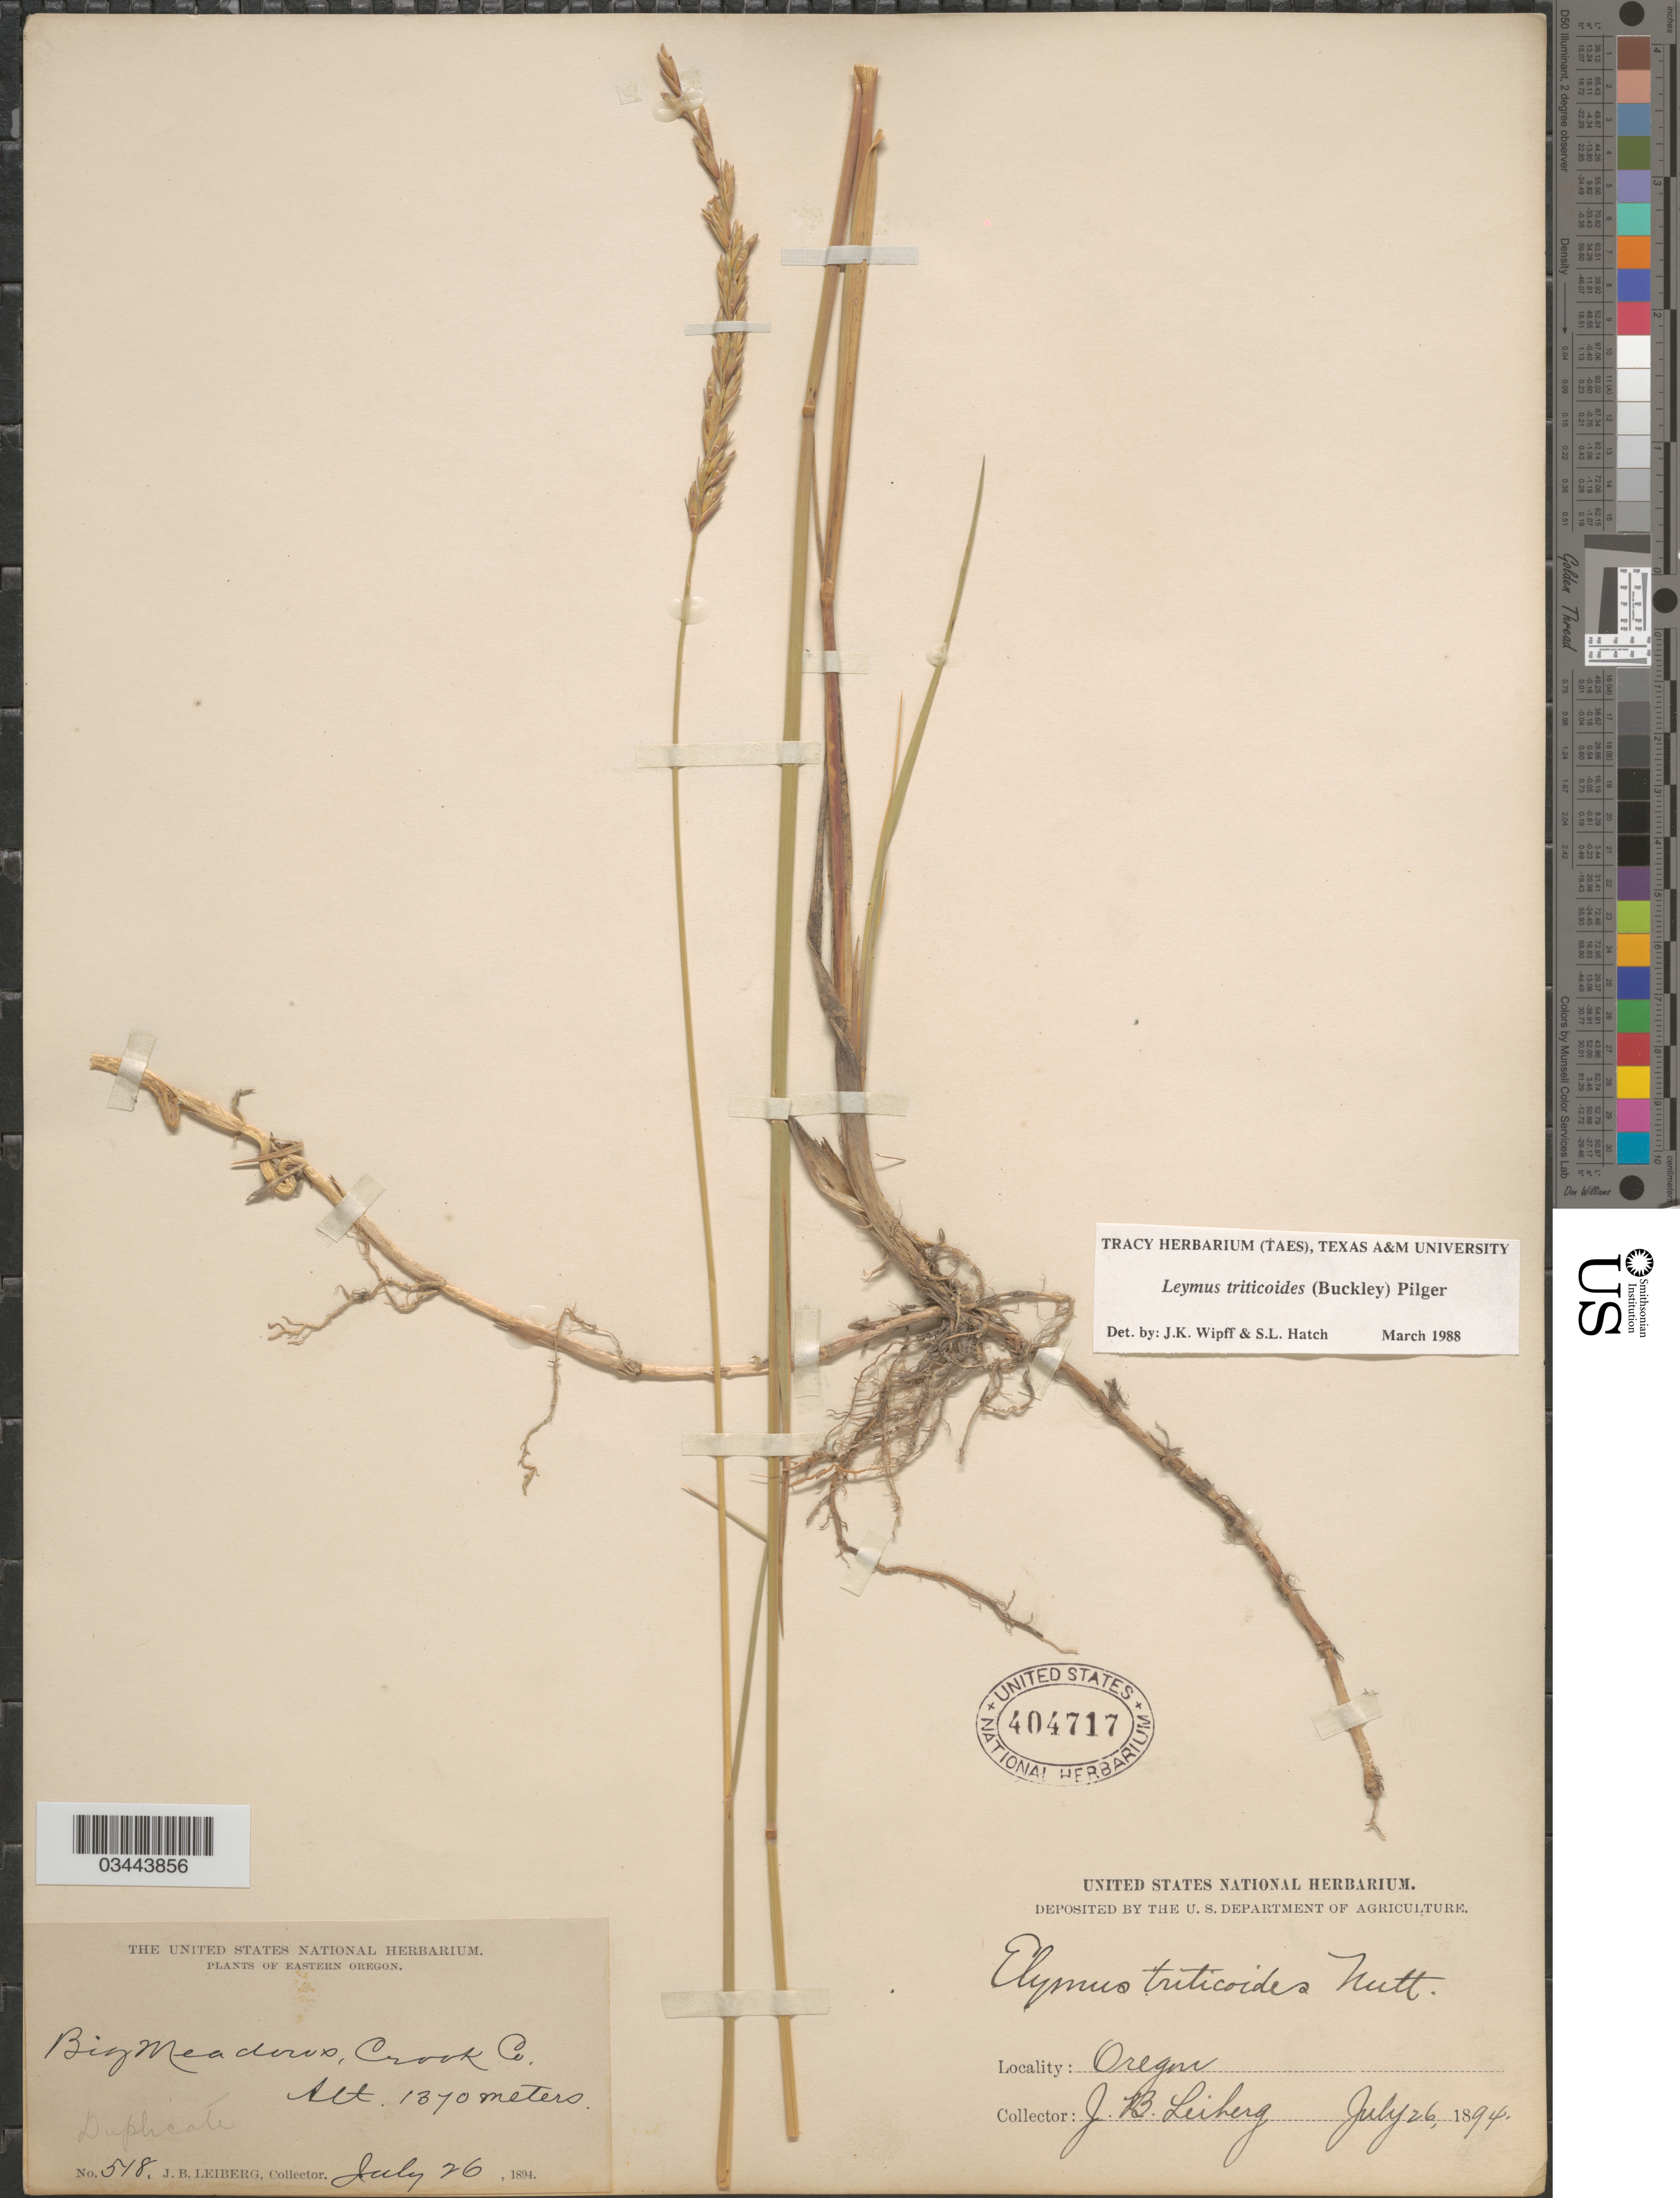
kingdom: Plantae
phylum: Tracheophyta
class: Liliopsida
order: Poales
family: Poaceae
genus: Leymus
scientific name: Leymus triticoides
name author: (Buckley) Pilg.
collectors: J. B. Leiberg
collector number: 518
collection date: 1894-07-26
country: United States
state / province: Oregon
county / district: Crook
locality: Eastern Oregon. Big Meadows, Crook Co.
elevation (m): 1370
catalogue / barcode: US 404717